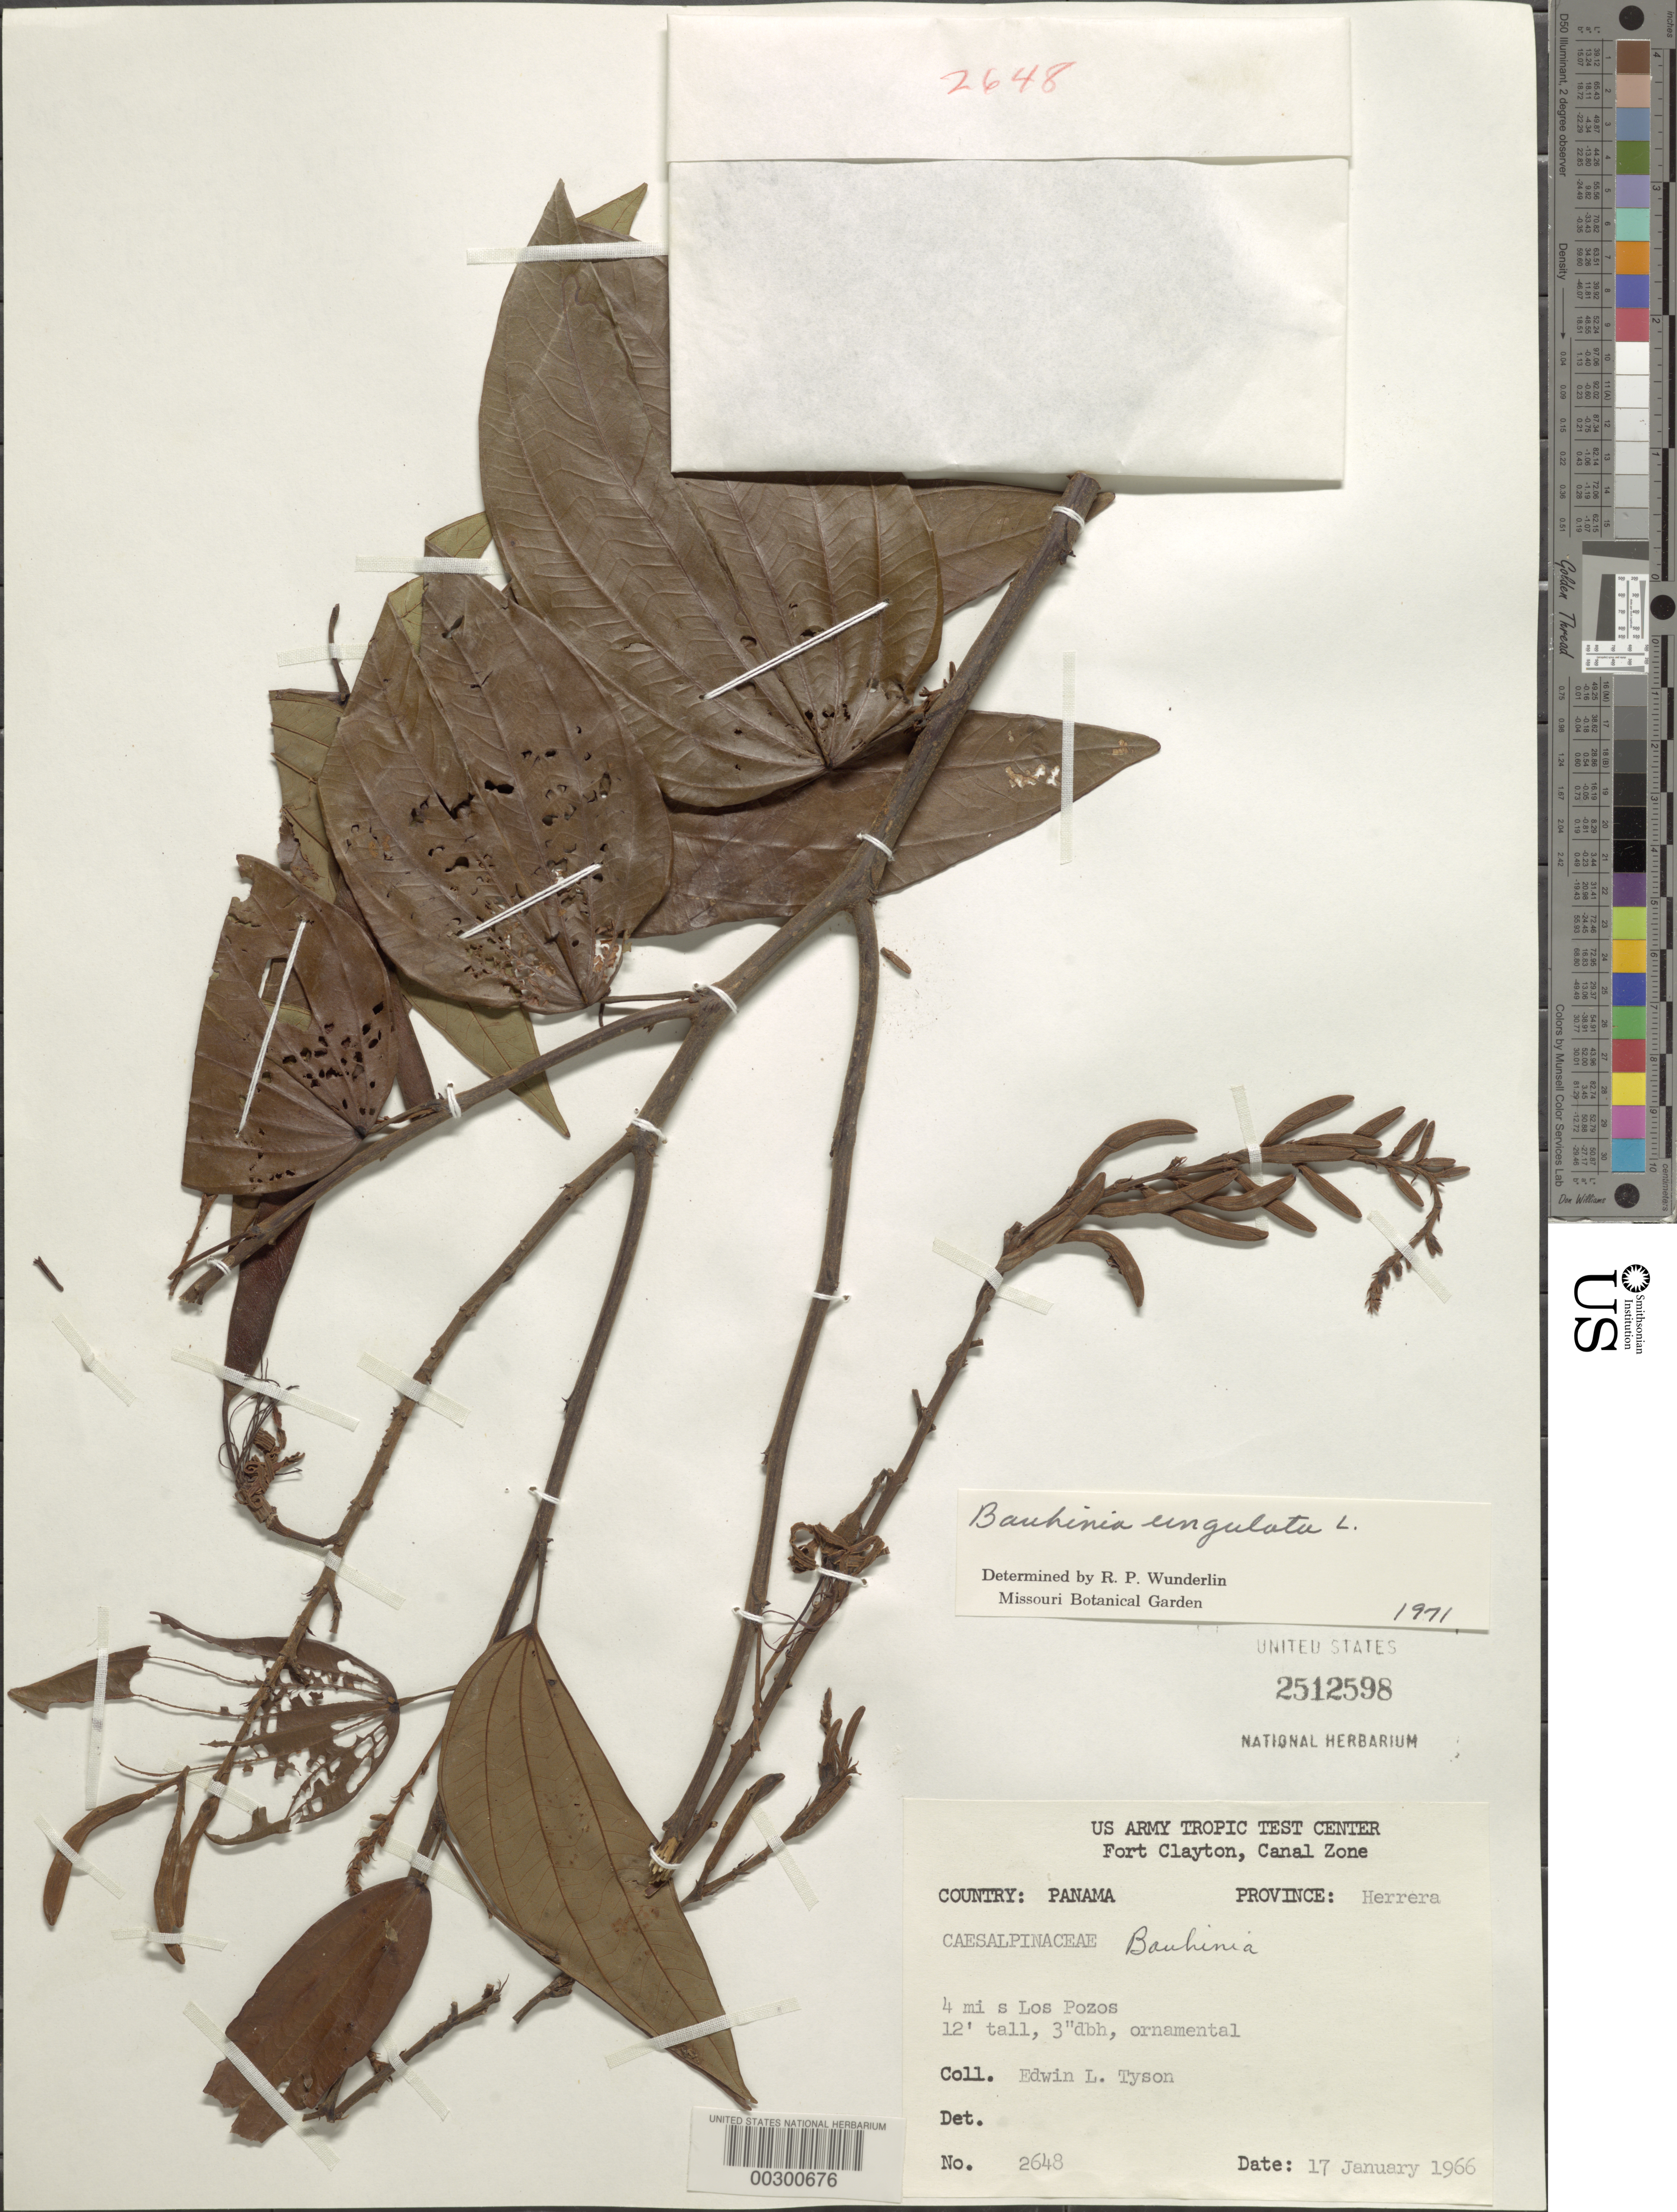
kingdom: Plantae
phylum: Tracheophyta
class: Magnoliopsida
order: Fabales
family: Fabaceae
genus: Bauhinia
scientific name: Bauhinia ungulata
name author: L.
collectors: E. L. Tyson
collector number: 2648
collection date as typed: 17 Jan 1966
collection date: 1966-01-17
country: Panama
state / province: Herrera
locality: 4 mi S Los Pozos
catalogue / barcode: US 2512598